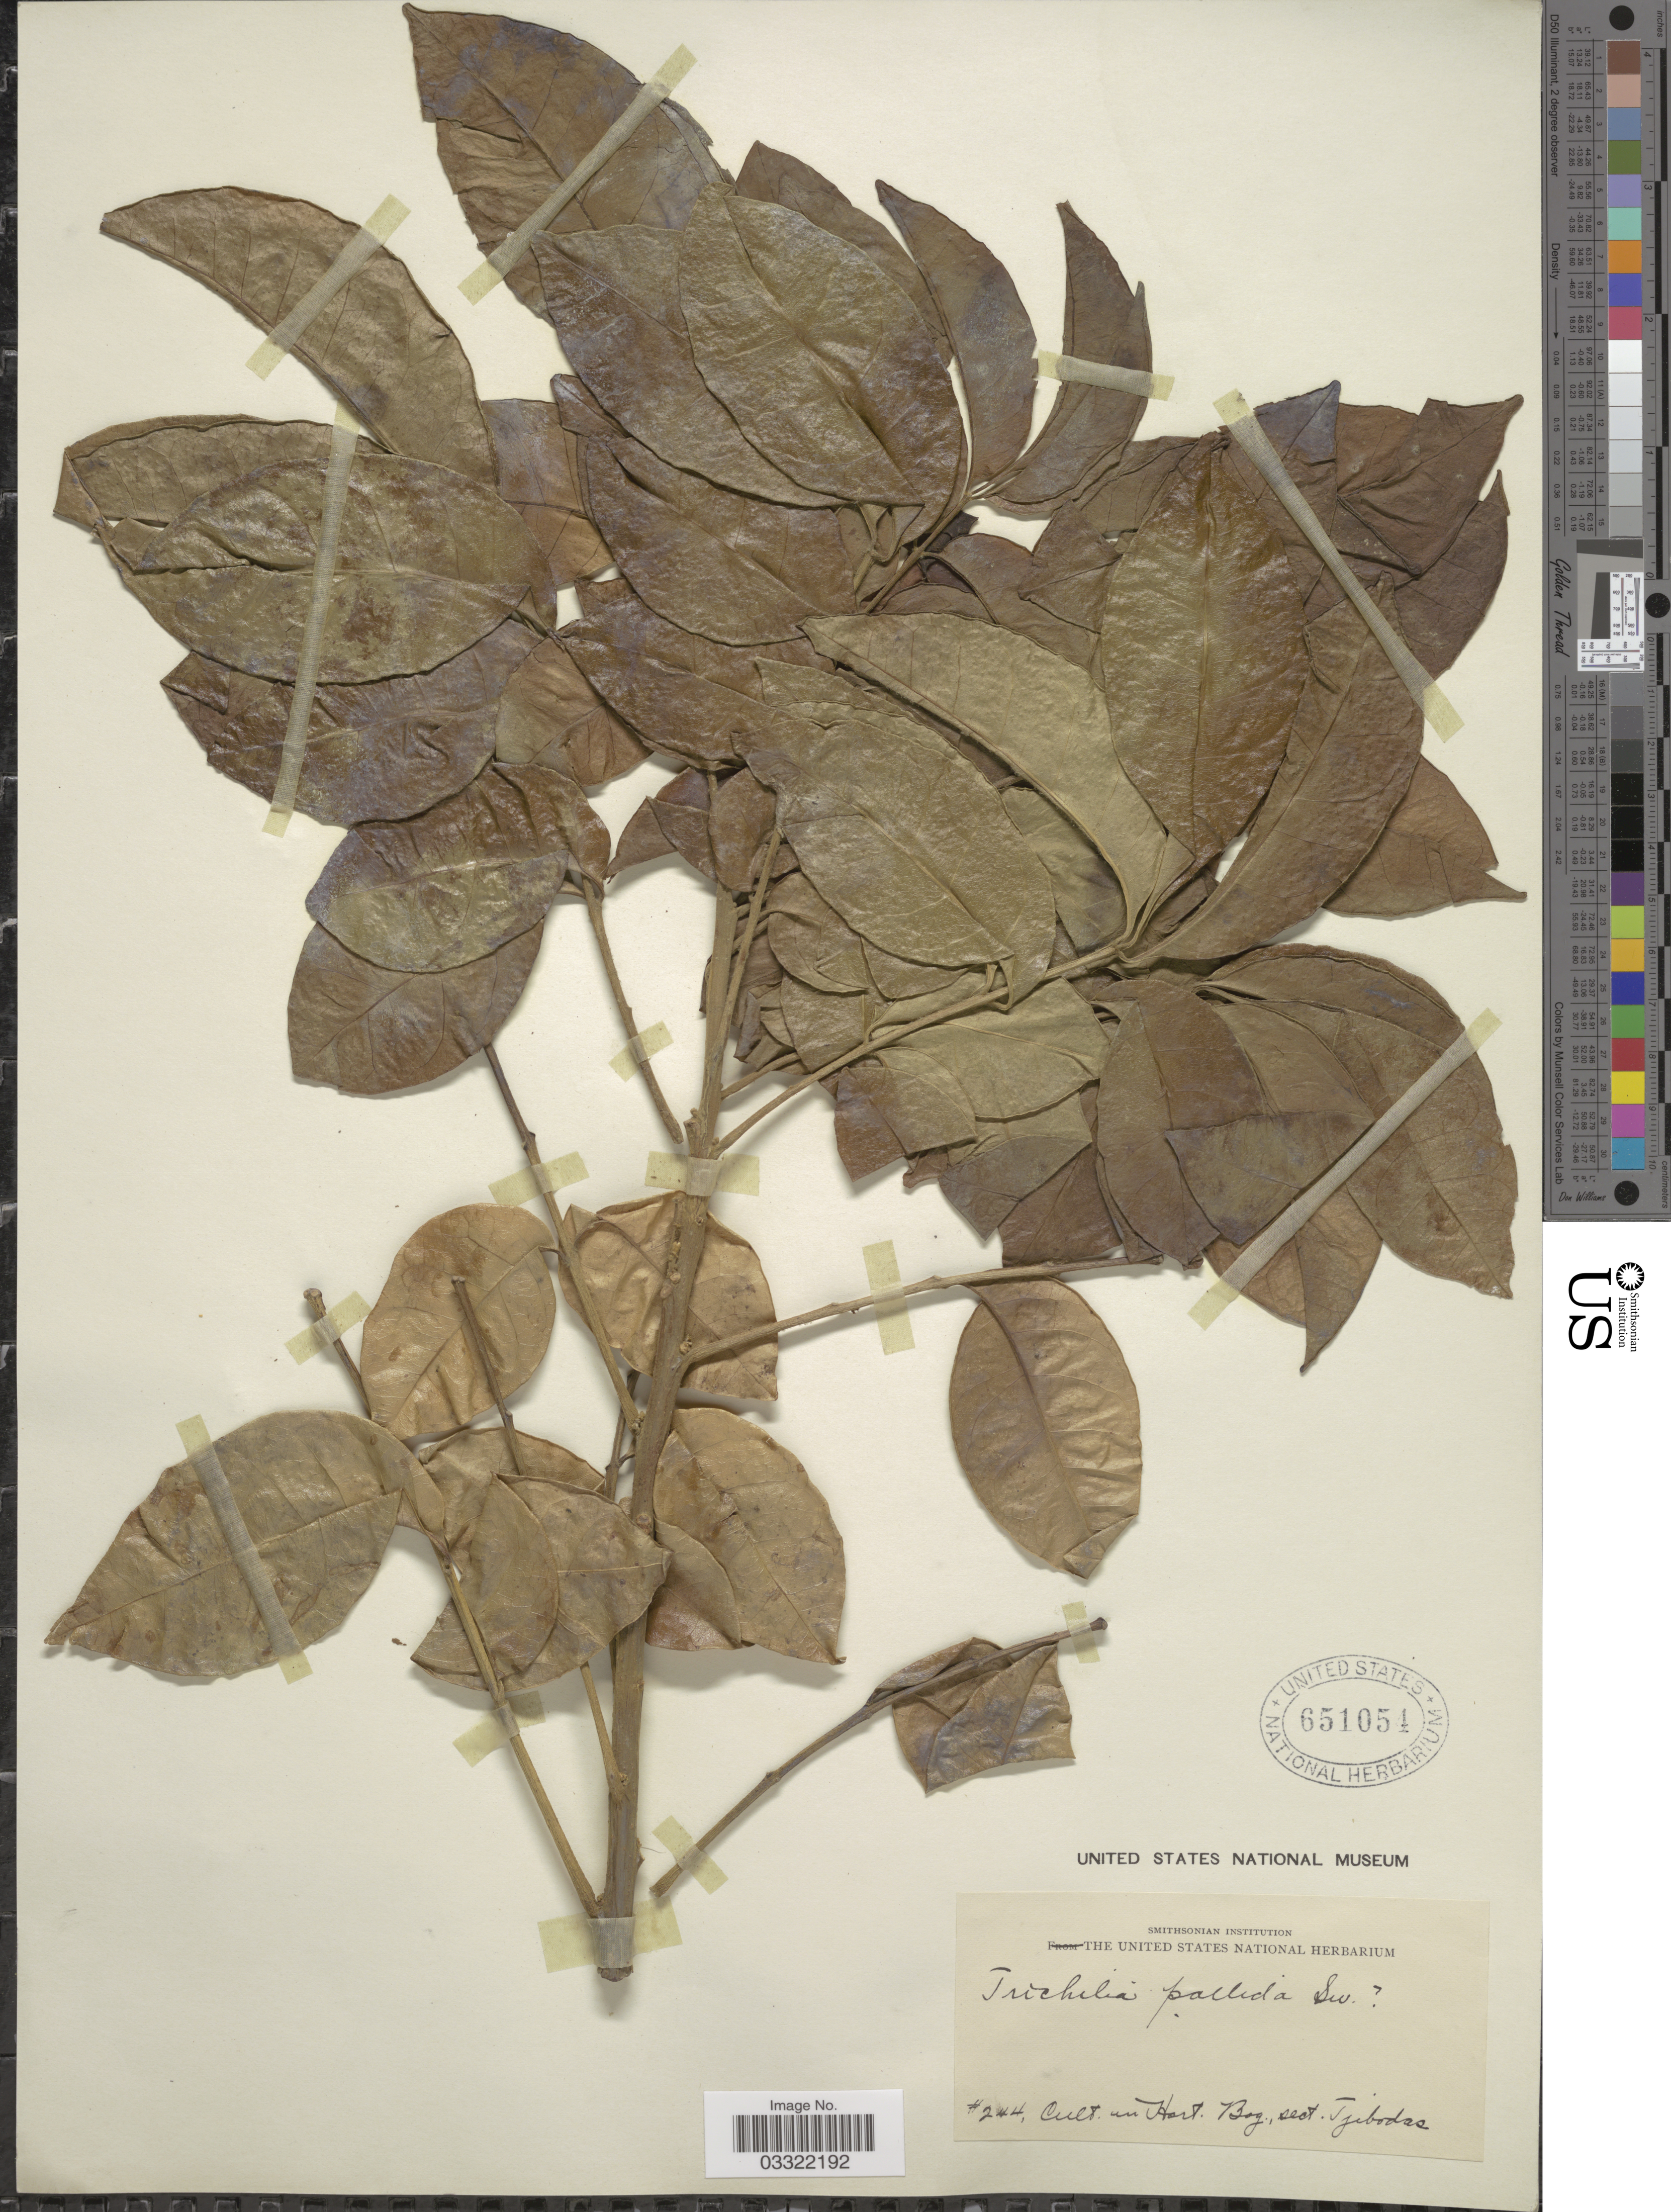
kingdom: Plantae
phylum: Tracheophyta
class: Magnoliopsida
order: Sapindales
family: Meliaceae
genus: Trichilia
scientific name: Trichilia pallida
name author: Sw.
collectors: ex herb. United States National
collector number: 244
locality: Cult. in Hort. Bog., sect [interpreted]. Tjibodas.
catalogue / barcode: US 651054